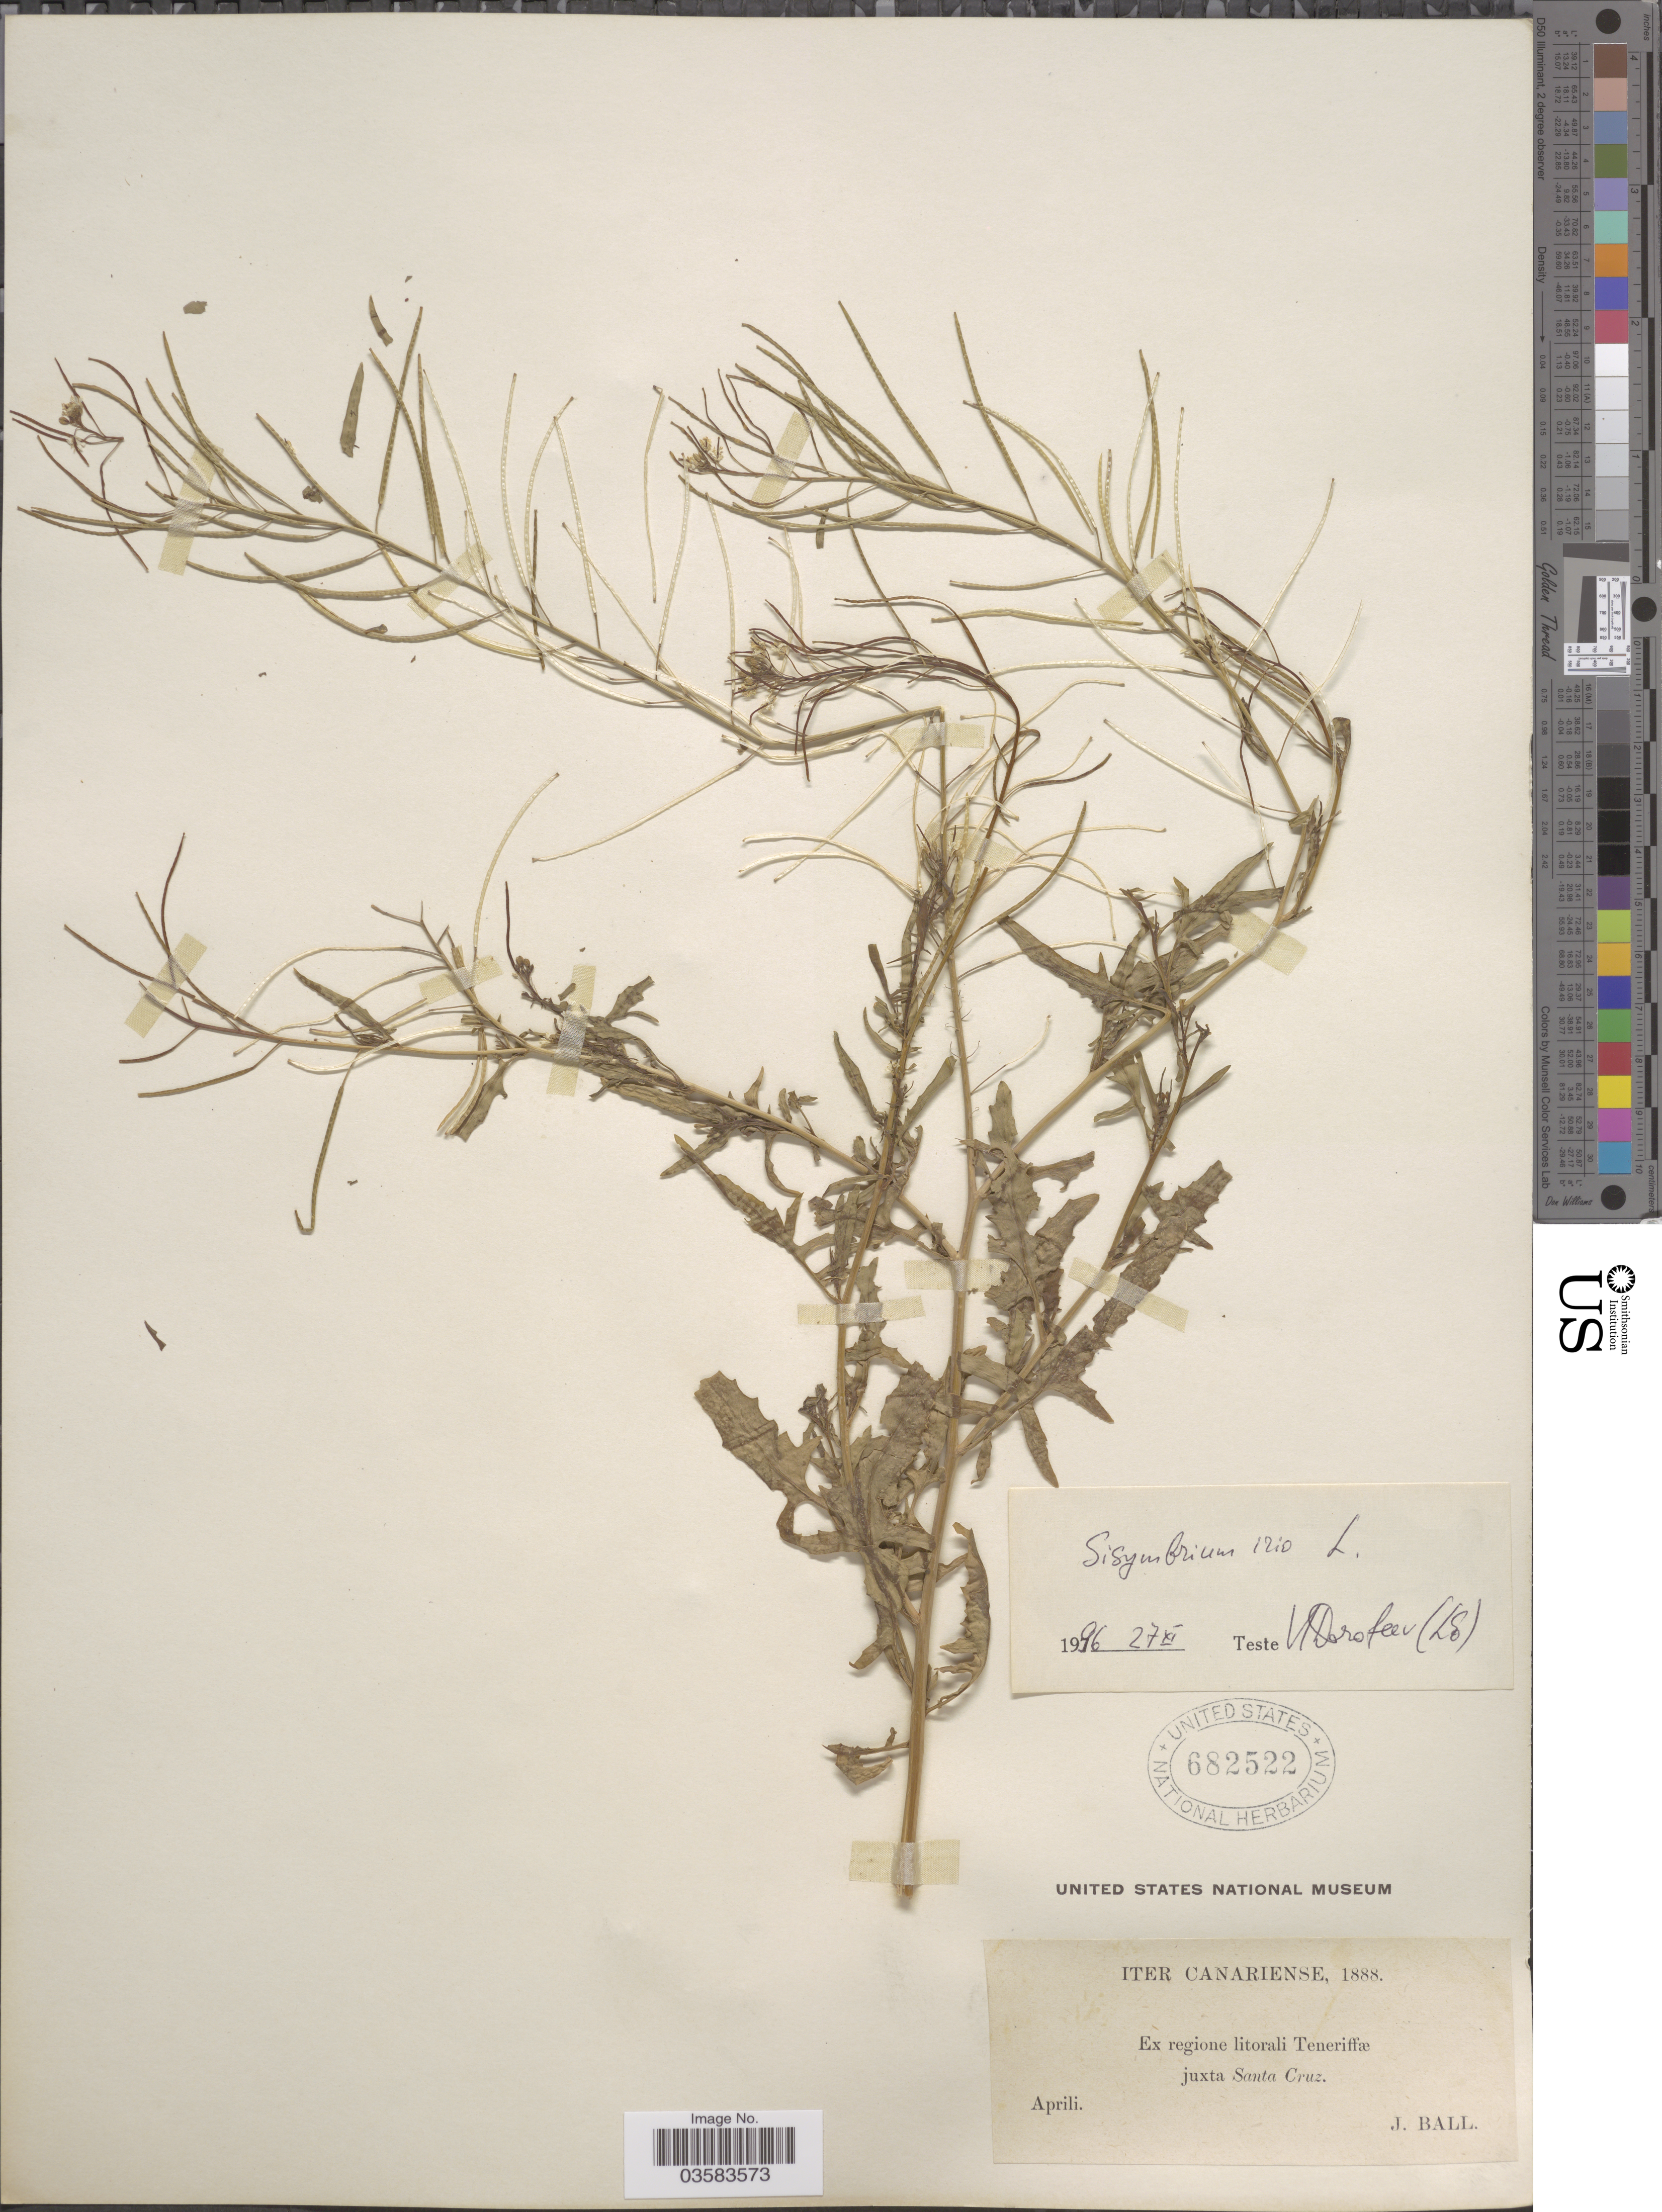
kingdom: Plantae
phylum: Tracheophyta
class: Magnoliopsida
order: Brassicales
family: Brassicaceae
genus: Sisymbrium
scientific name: Sisymbrium irio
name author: L.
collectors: J. Ball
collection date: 1888-04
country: Spain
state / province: Canarias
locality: Iter Canariense. Ex regione litorali Teneriffæ juxta Santa Cruz.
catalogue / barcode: US 682522